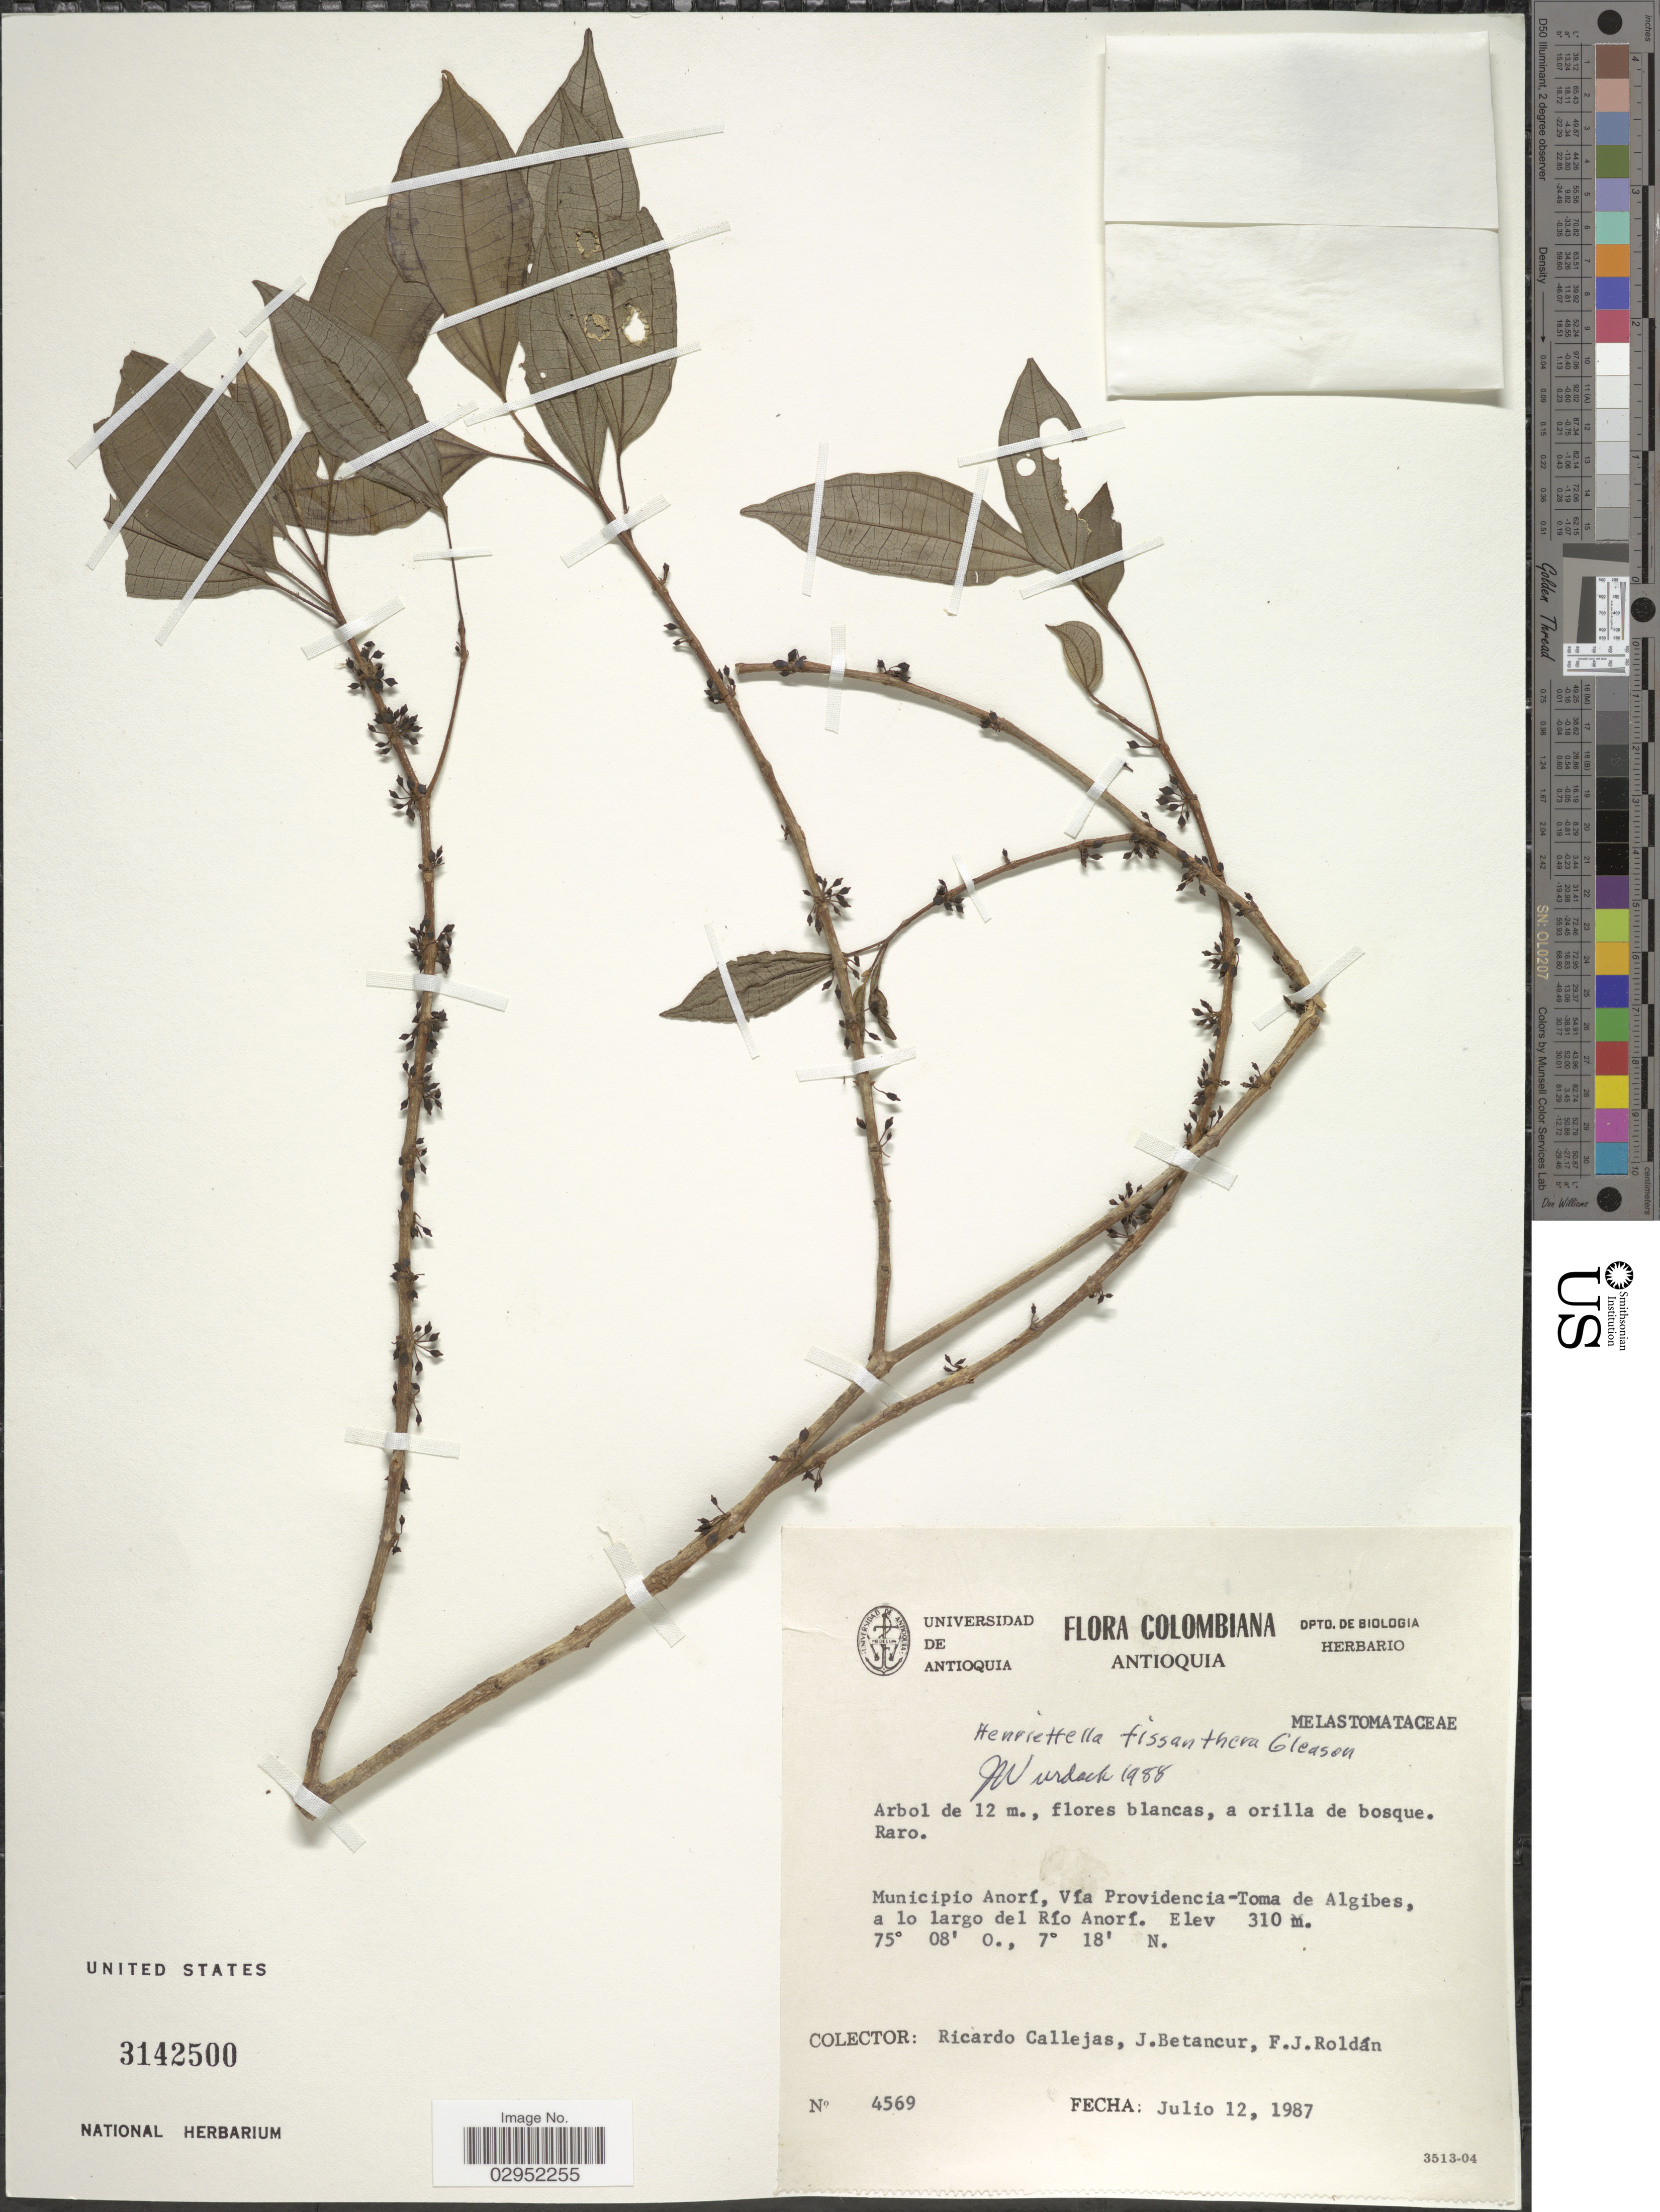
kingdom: Plantae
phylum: Tracheophyta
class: Magnoliopsida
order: Myrtales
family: Melastomataceae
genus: Henriettea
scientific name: Henriettea fissanthera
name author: (Gleason) Penneys et al.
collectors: R. Callejas, J. Betancur & F. J. Roldán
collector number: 4569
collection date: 1987-07-12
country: Colombia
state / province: Antioquia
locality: Municipio Anorí, Vía Providencia- Toma de Algibes, a lo largo del Río Anorí.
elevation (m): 310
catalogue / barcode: US 3142500